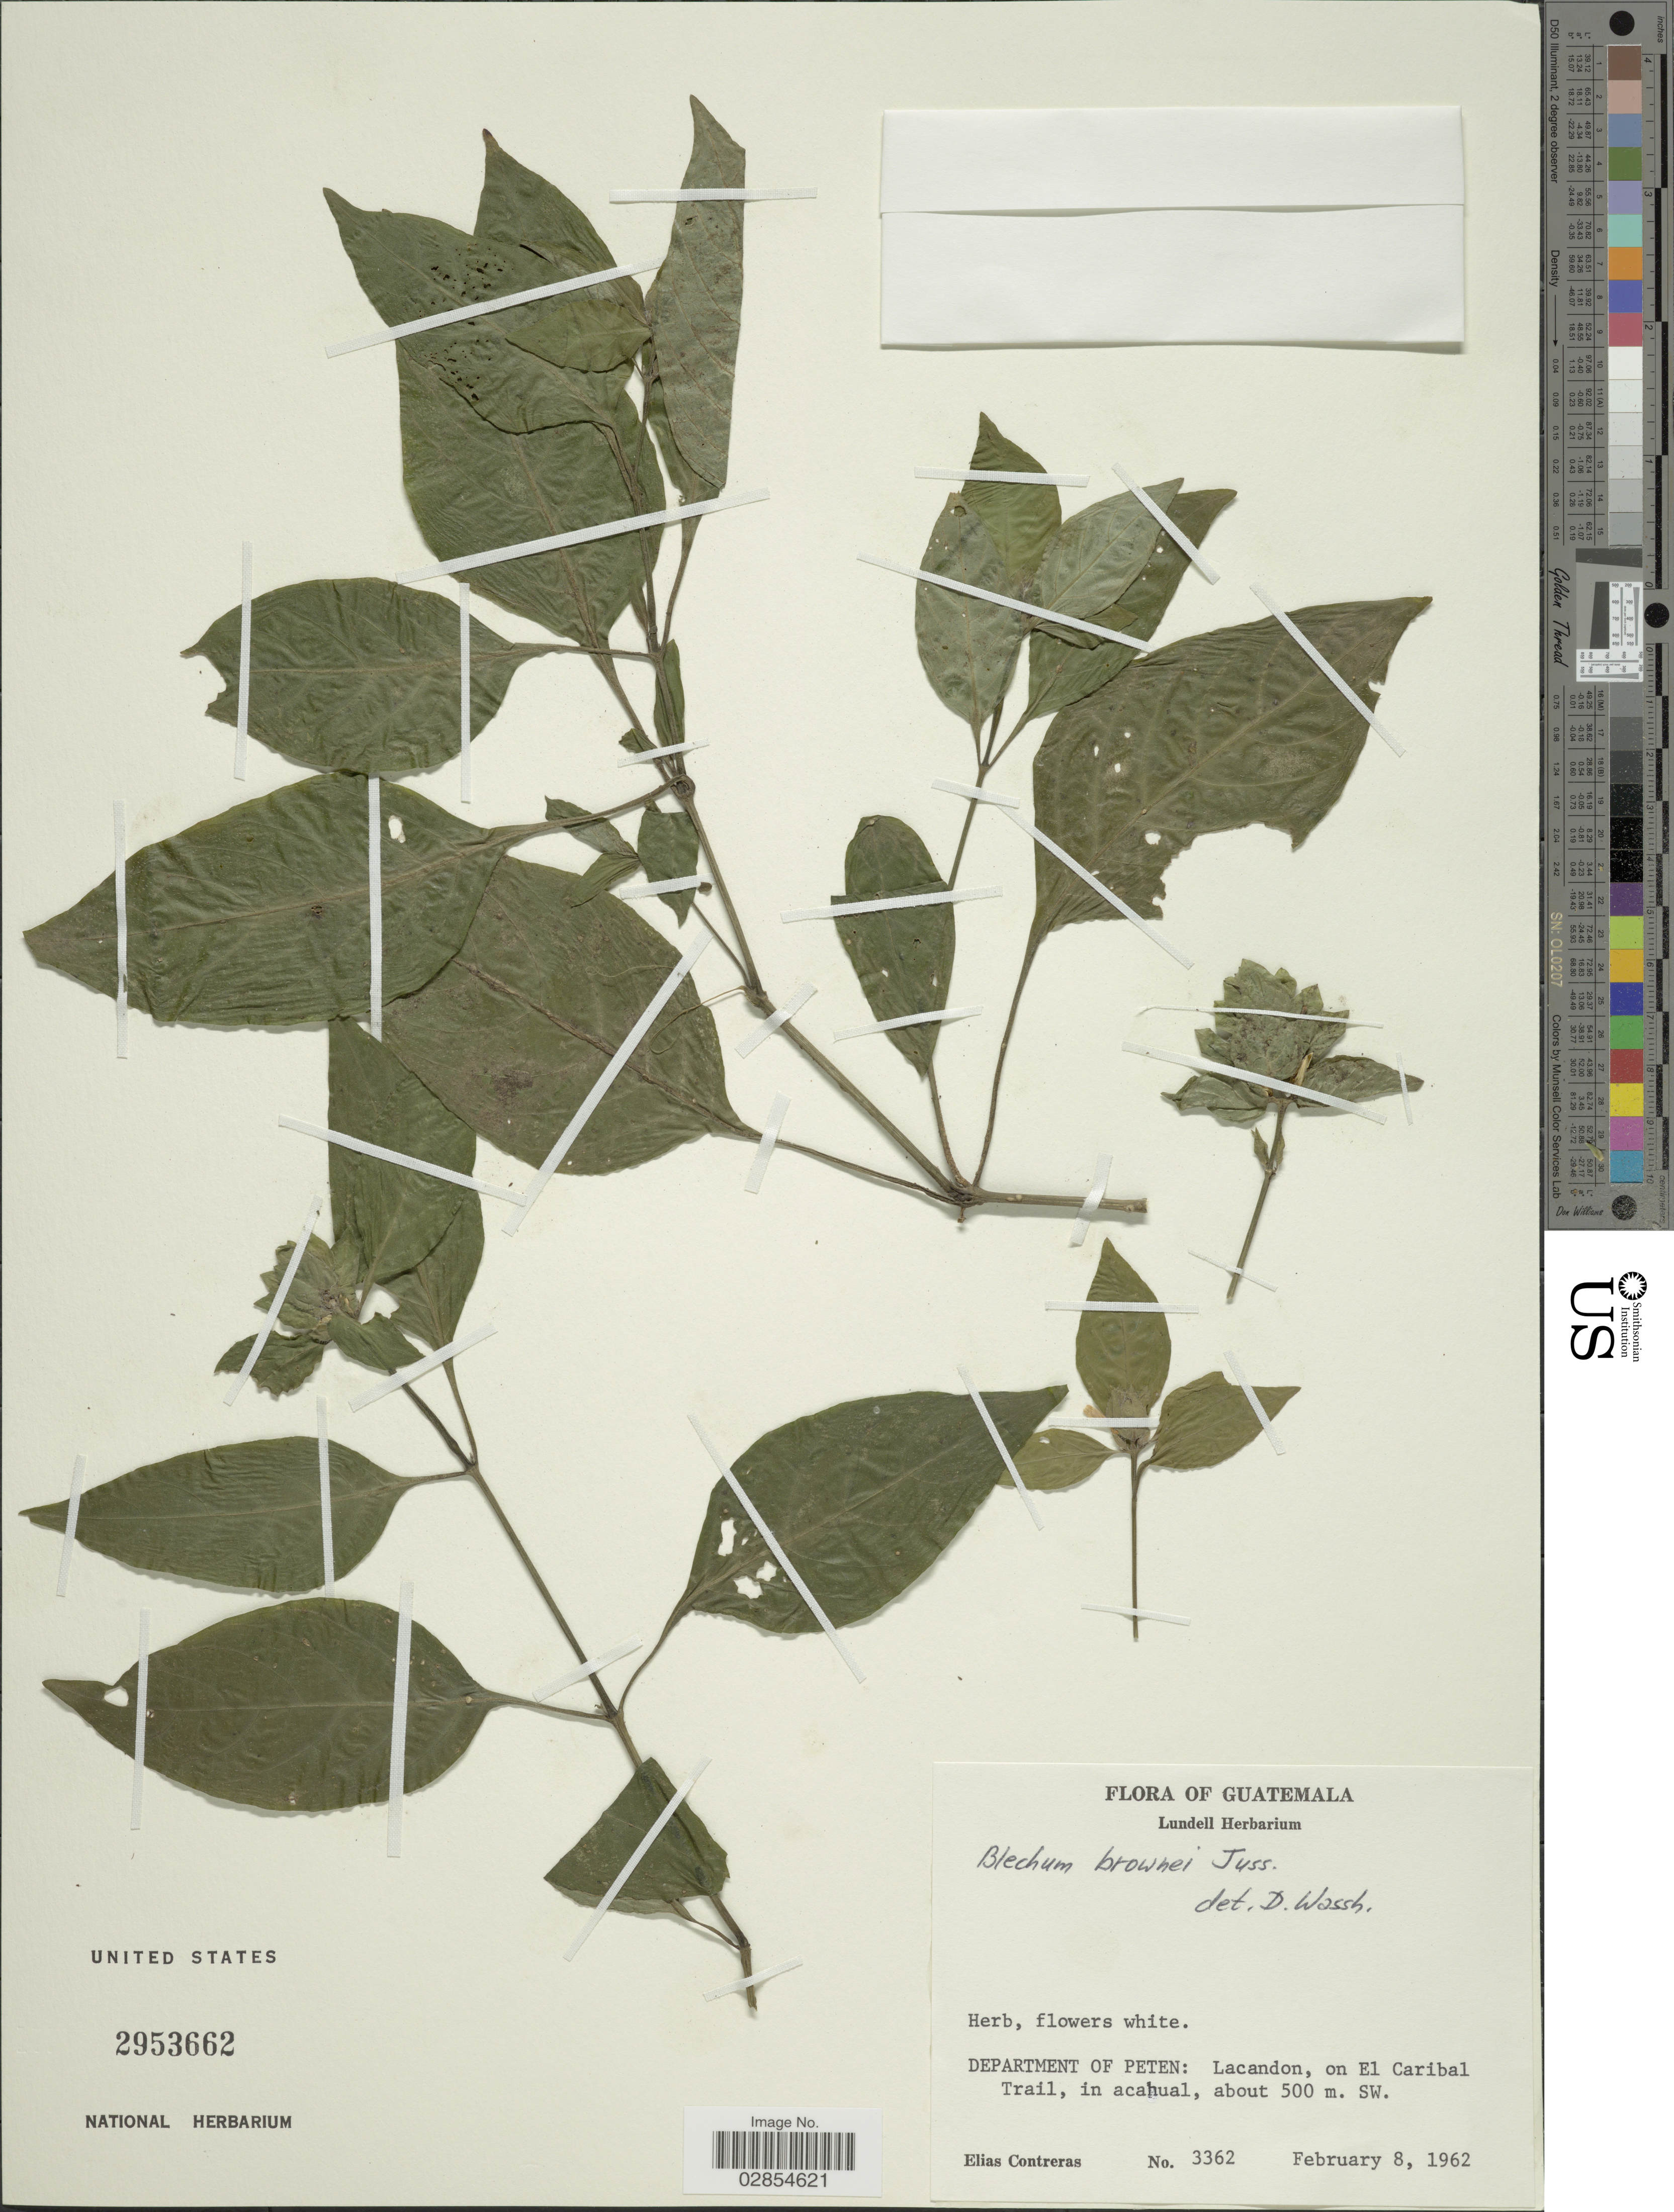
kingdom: Plantae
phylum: Tracheophyta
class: Magnoliopsida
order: Lamiales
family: Acanthaceae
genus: Blechum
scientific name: Blechum pyramidatum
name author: (Lam.) Urb.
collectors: E. Contreras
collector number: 3362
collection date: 1962-02-08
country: Guatemala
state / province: El Petén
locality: Department of Peten: Lacandon, on El Caribal Trail, in acahual. SW.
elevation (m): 500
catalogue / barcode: US 2953662